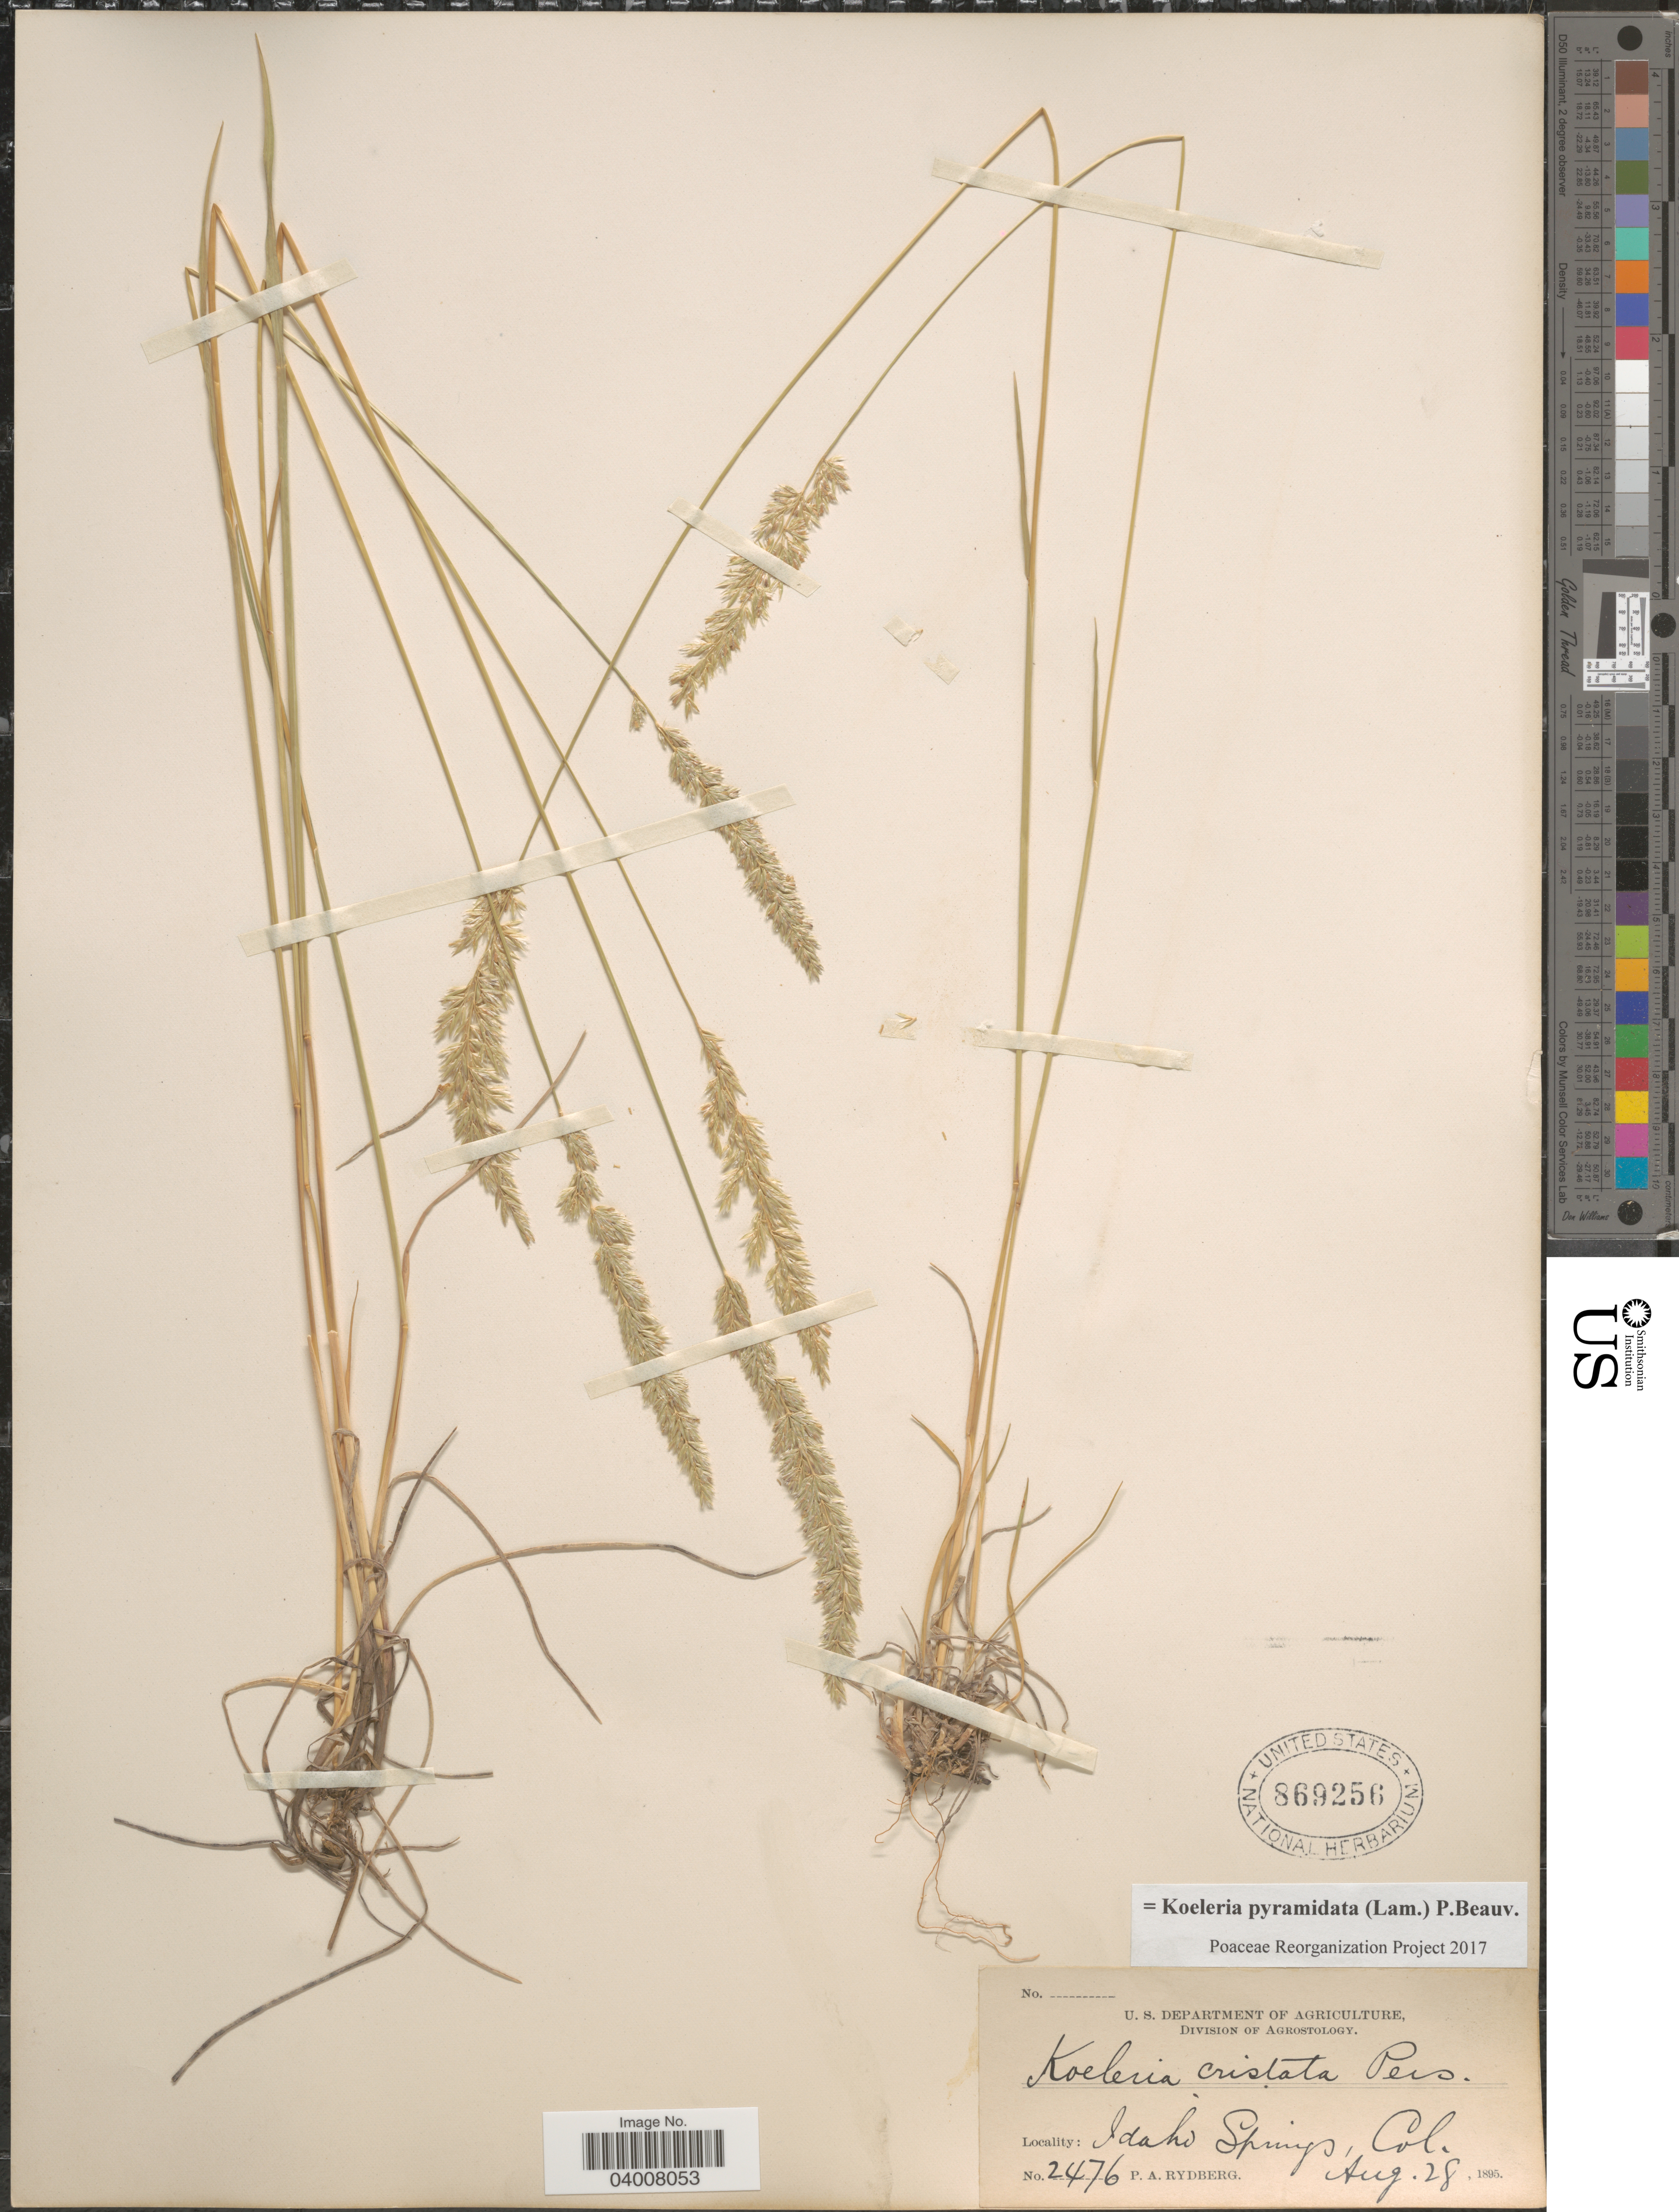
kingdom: Plantae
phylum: Tracheophyta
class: Liliopsida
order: Poales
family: Poaceae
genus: Koeleria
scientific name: Koeleria pyramidata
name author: (Lam.) P. Beauv.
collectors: P. A. Rydberg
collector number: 2476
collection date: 1895-08-28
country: United States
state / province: Colorado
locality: Idaho Springs.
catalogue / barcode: US 869256